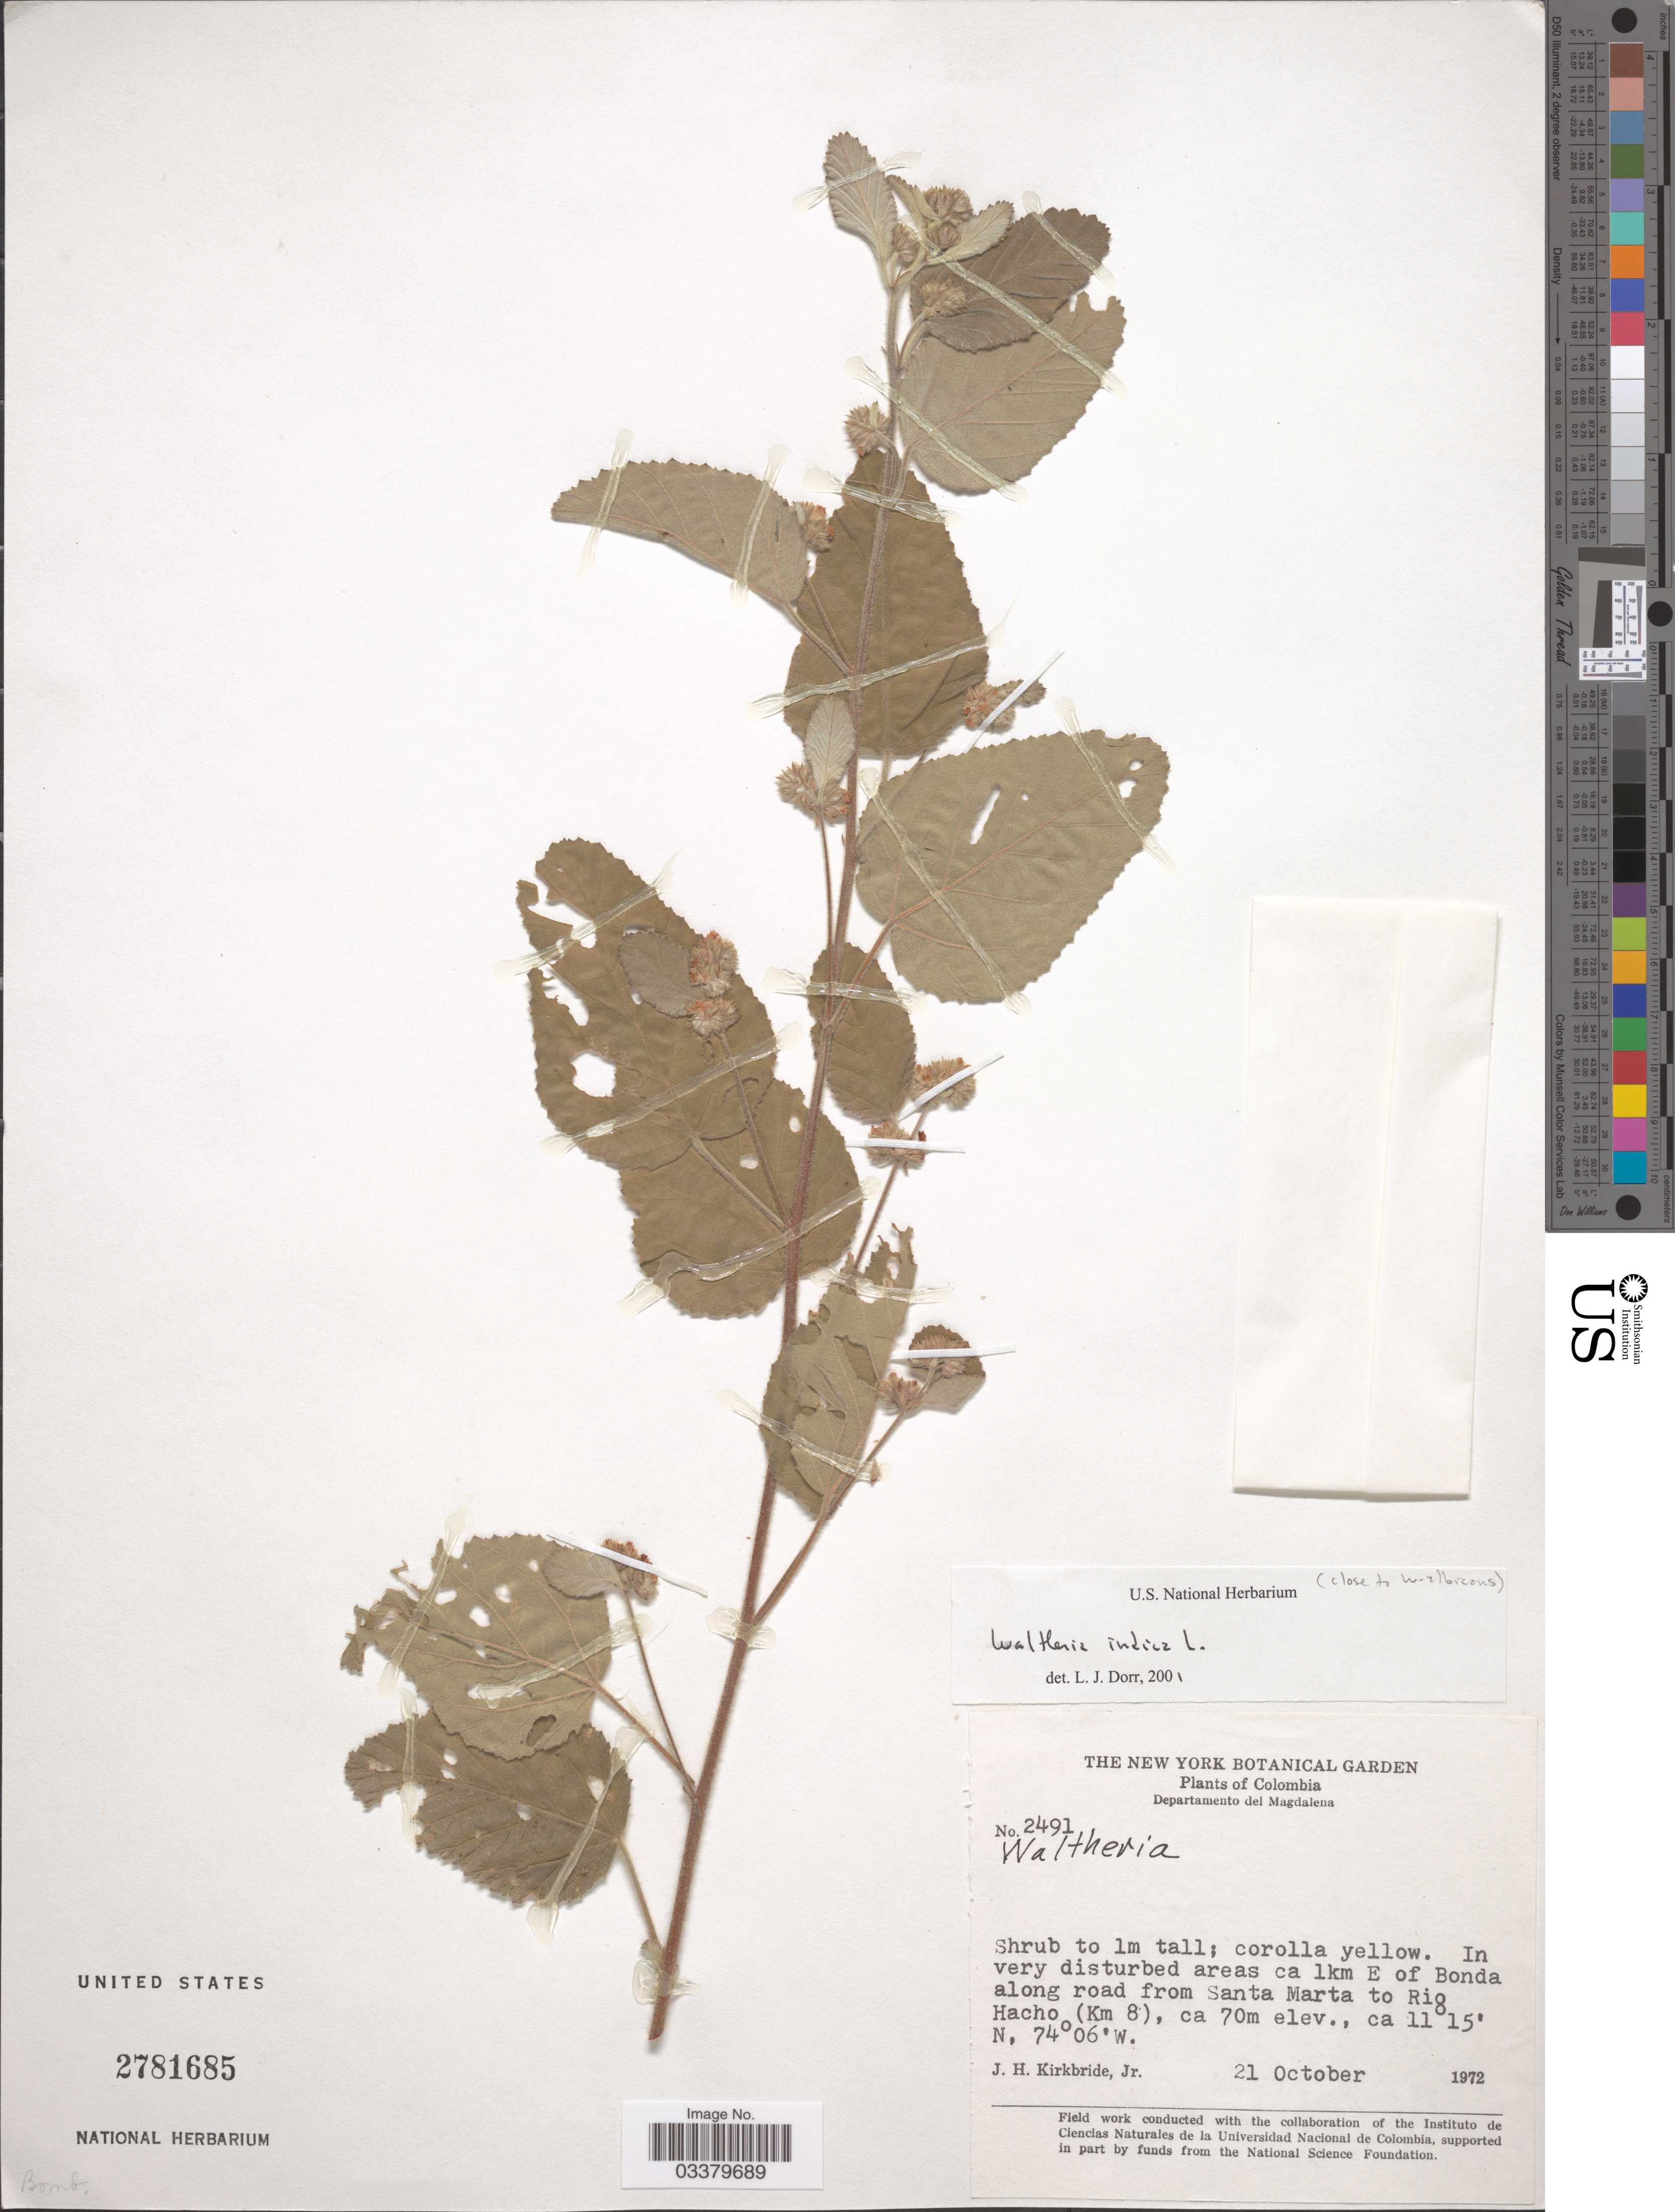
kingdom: Plantae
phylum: Tracheophyta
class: Magnoliopsida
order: Malvales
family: Malvaceae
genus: Waltheria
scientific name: Waltheria indica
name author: L.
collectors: J. H. Kirkbride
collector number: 2491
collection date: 1972-10-21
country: Colombia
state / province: Magdalena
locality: Departamento del Magdalena. In very disturbed areas ca 1km E of Bonda along road from Santa Marta to Rio Hacho (Km 8).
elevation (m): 70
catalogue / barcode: US 2781685